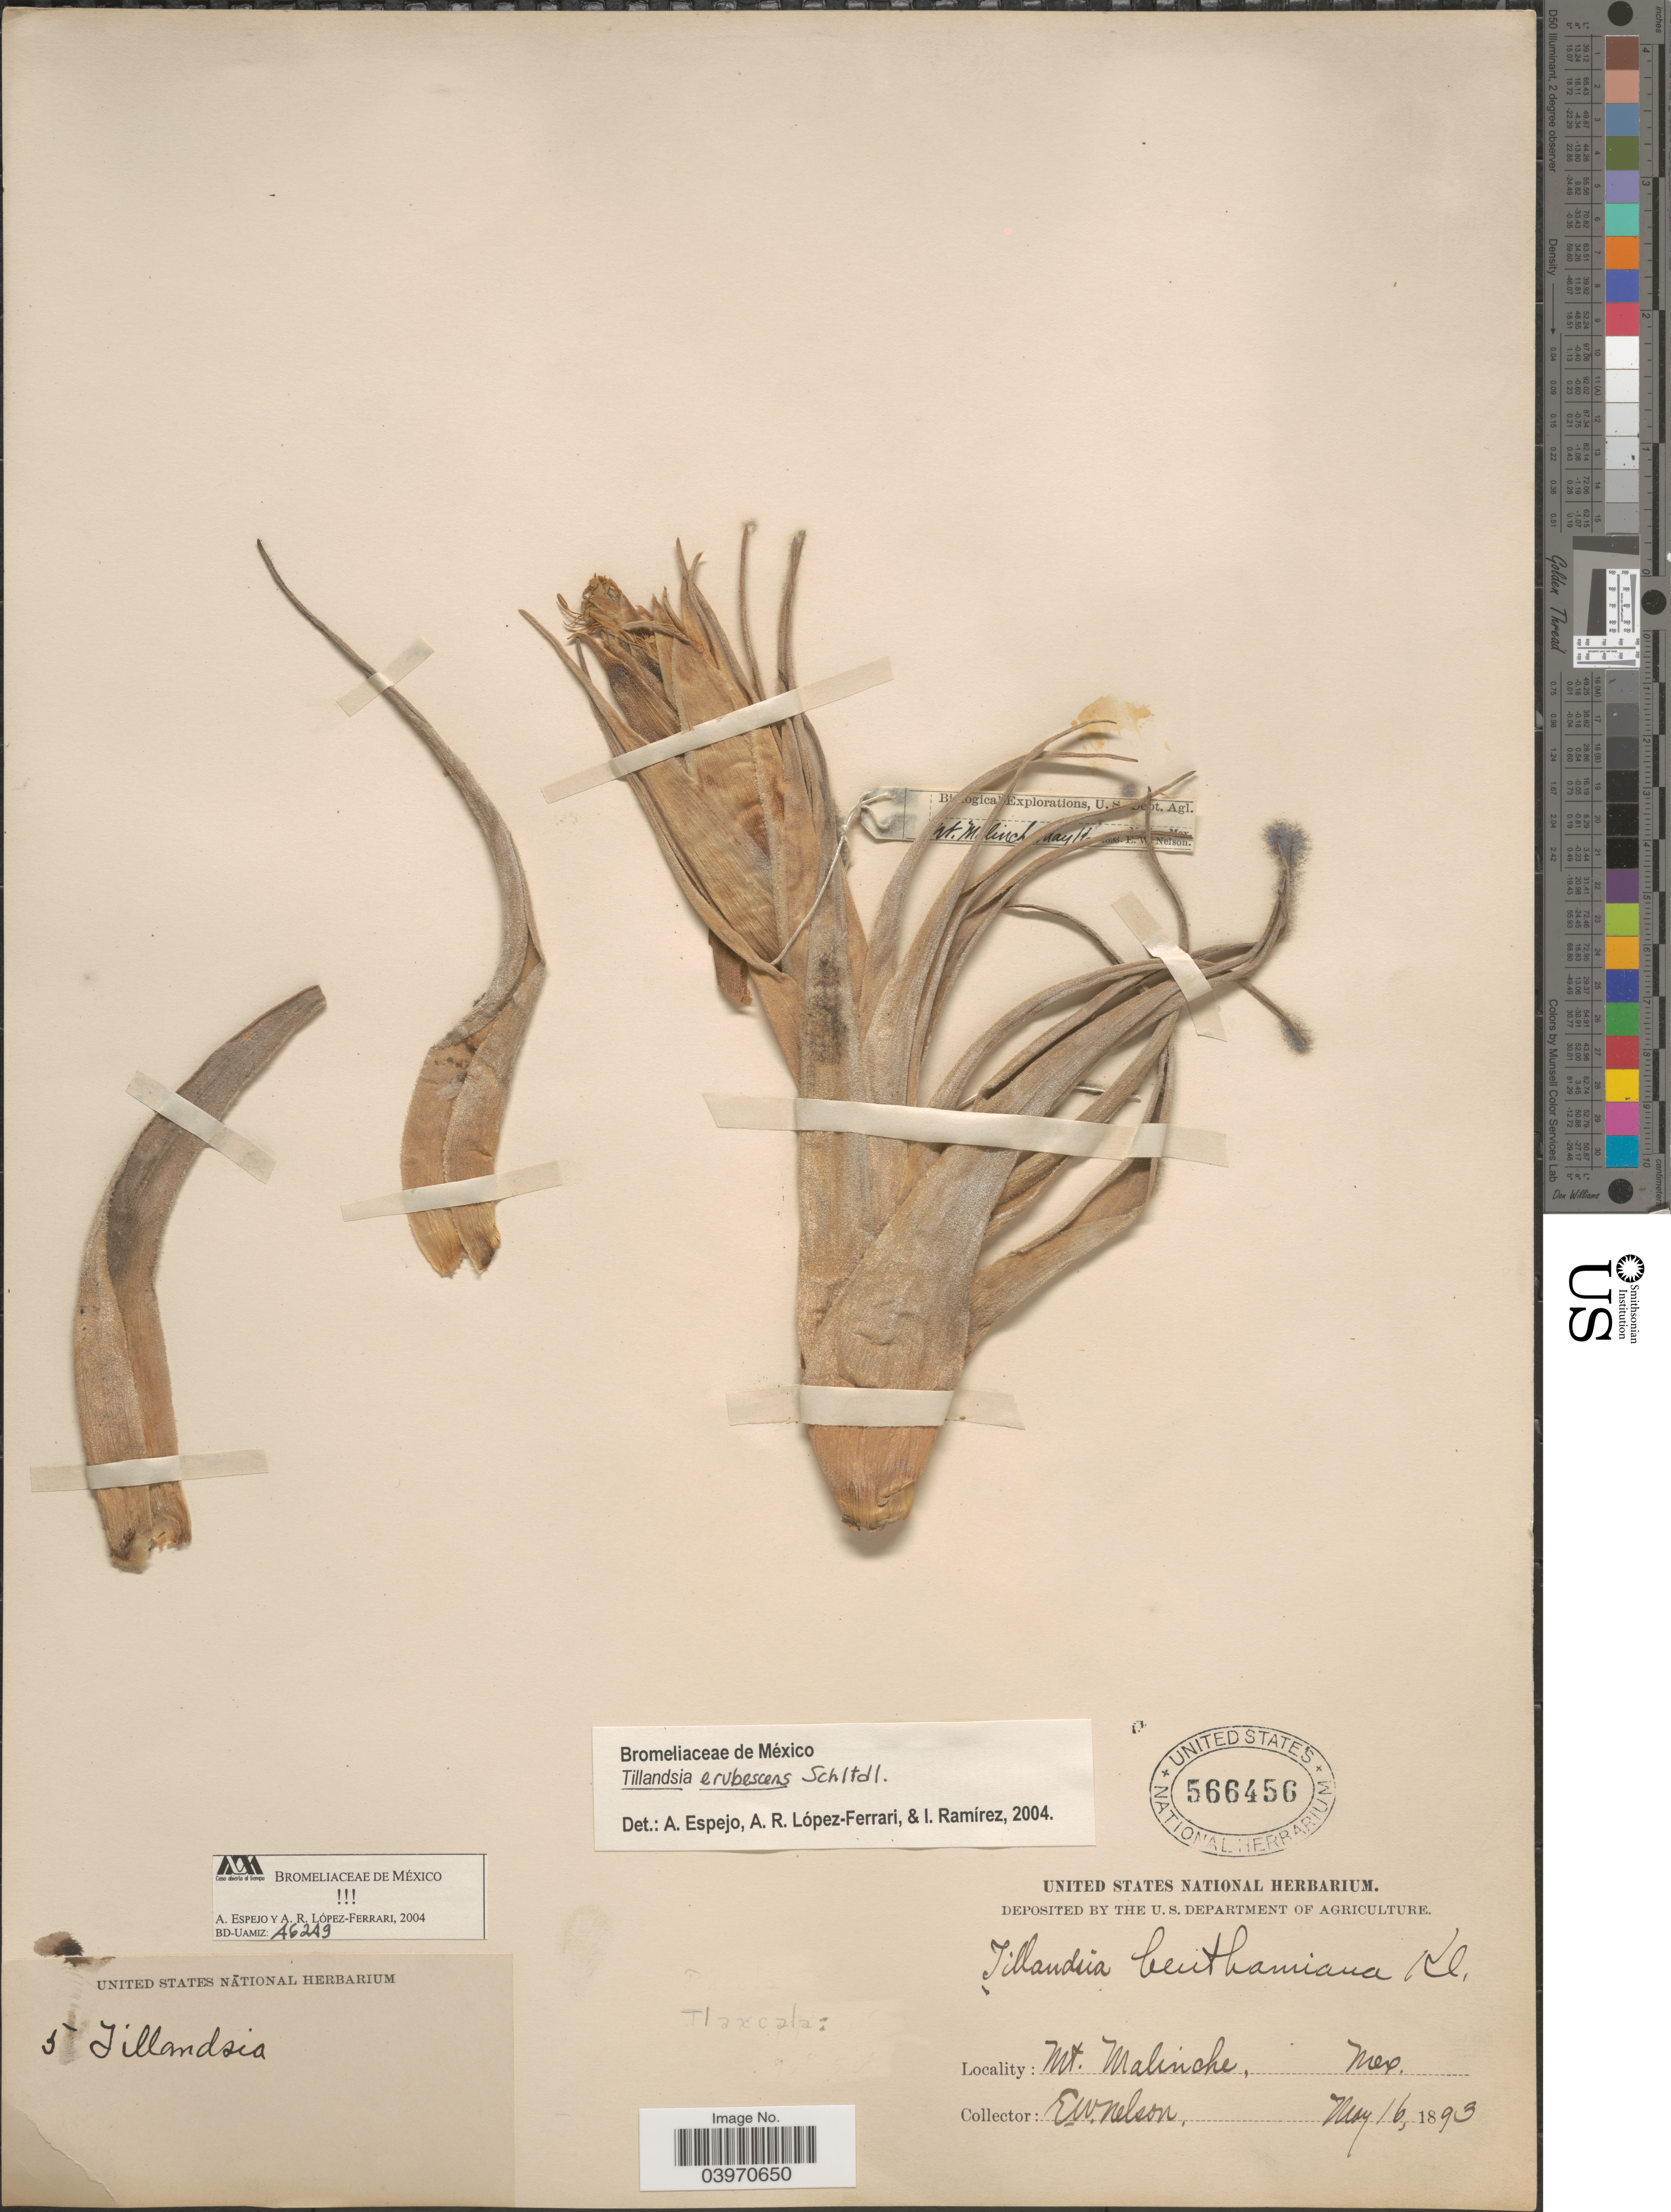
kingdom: Plantae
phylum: Tracheophyta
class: Liliopsida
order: Poales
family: Bromeliaceae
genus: Tillandsia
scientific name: Tillandsia erubescens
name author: Schltdl.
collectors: E. W. Nelson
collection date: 1893-05-16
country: Mexico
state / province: Tlaxcala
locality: Mt. Malinche.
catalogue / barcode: US 566456